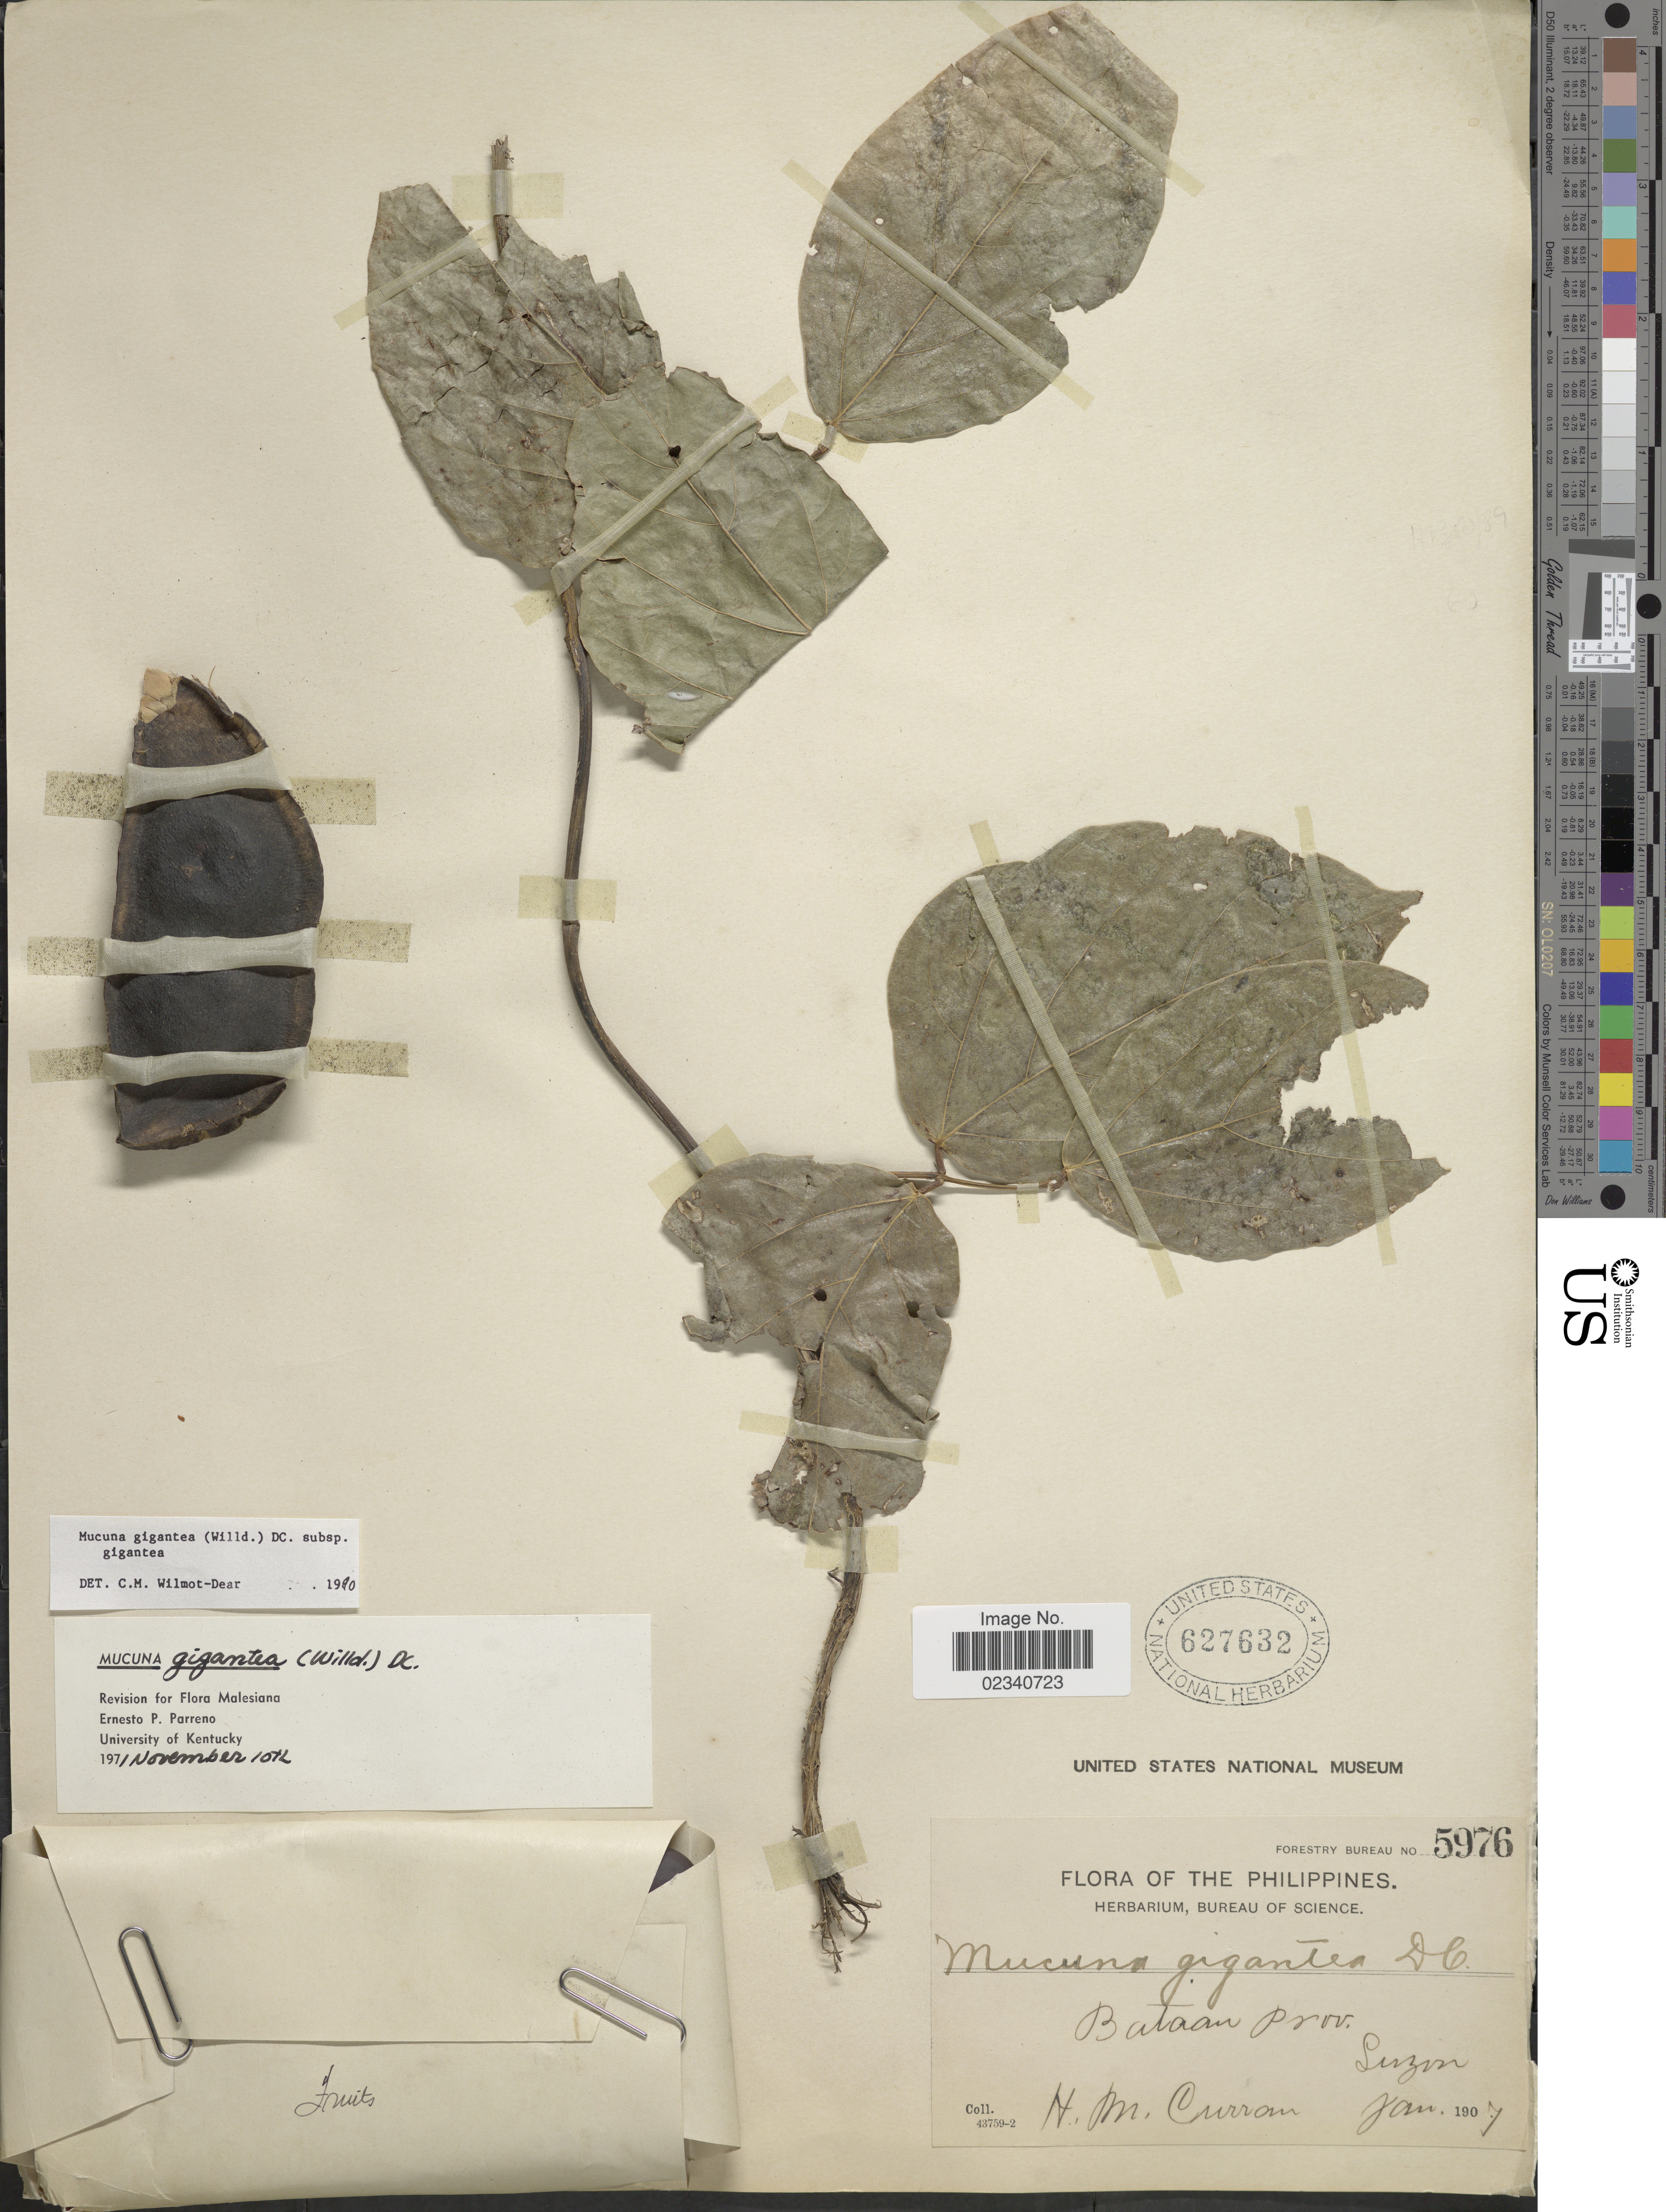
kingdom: Plantae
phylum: Tracheophyta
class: Magnoliopsida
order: Fabales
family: Fabaceae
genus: Mucuna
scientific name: Mucuna gigantea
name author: (Willd.) DC.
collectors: H. M. Curran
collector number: Forestry Bureau 5976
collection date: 1907-01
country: Philippines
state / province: Central Luzon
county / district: Bataan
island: Luzon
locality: Bataan Prov., Luzon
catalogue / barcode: US 627632